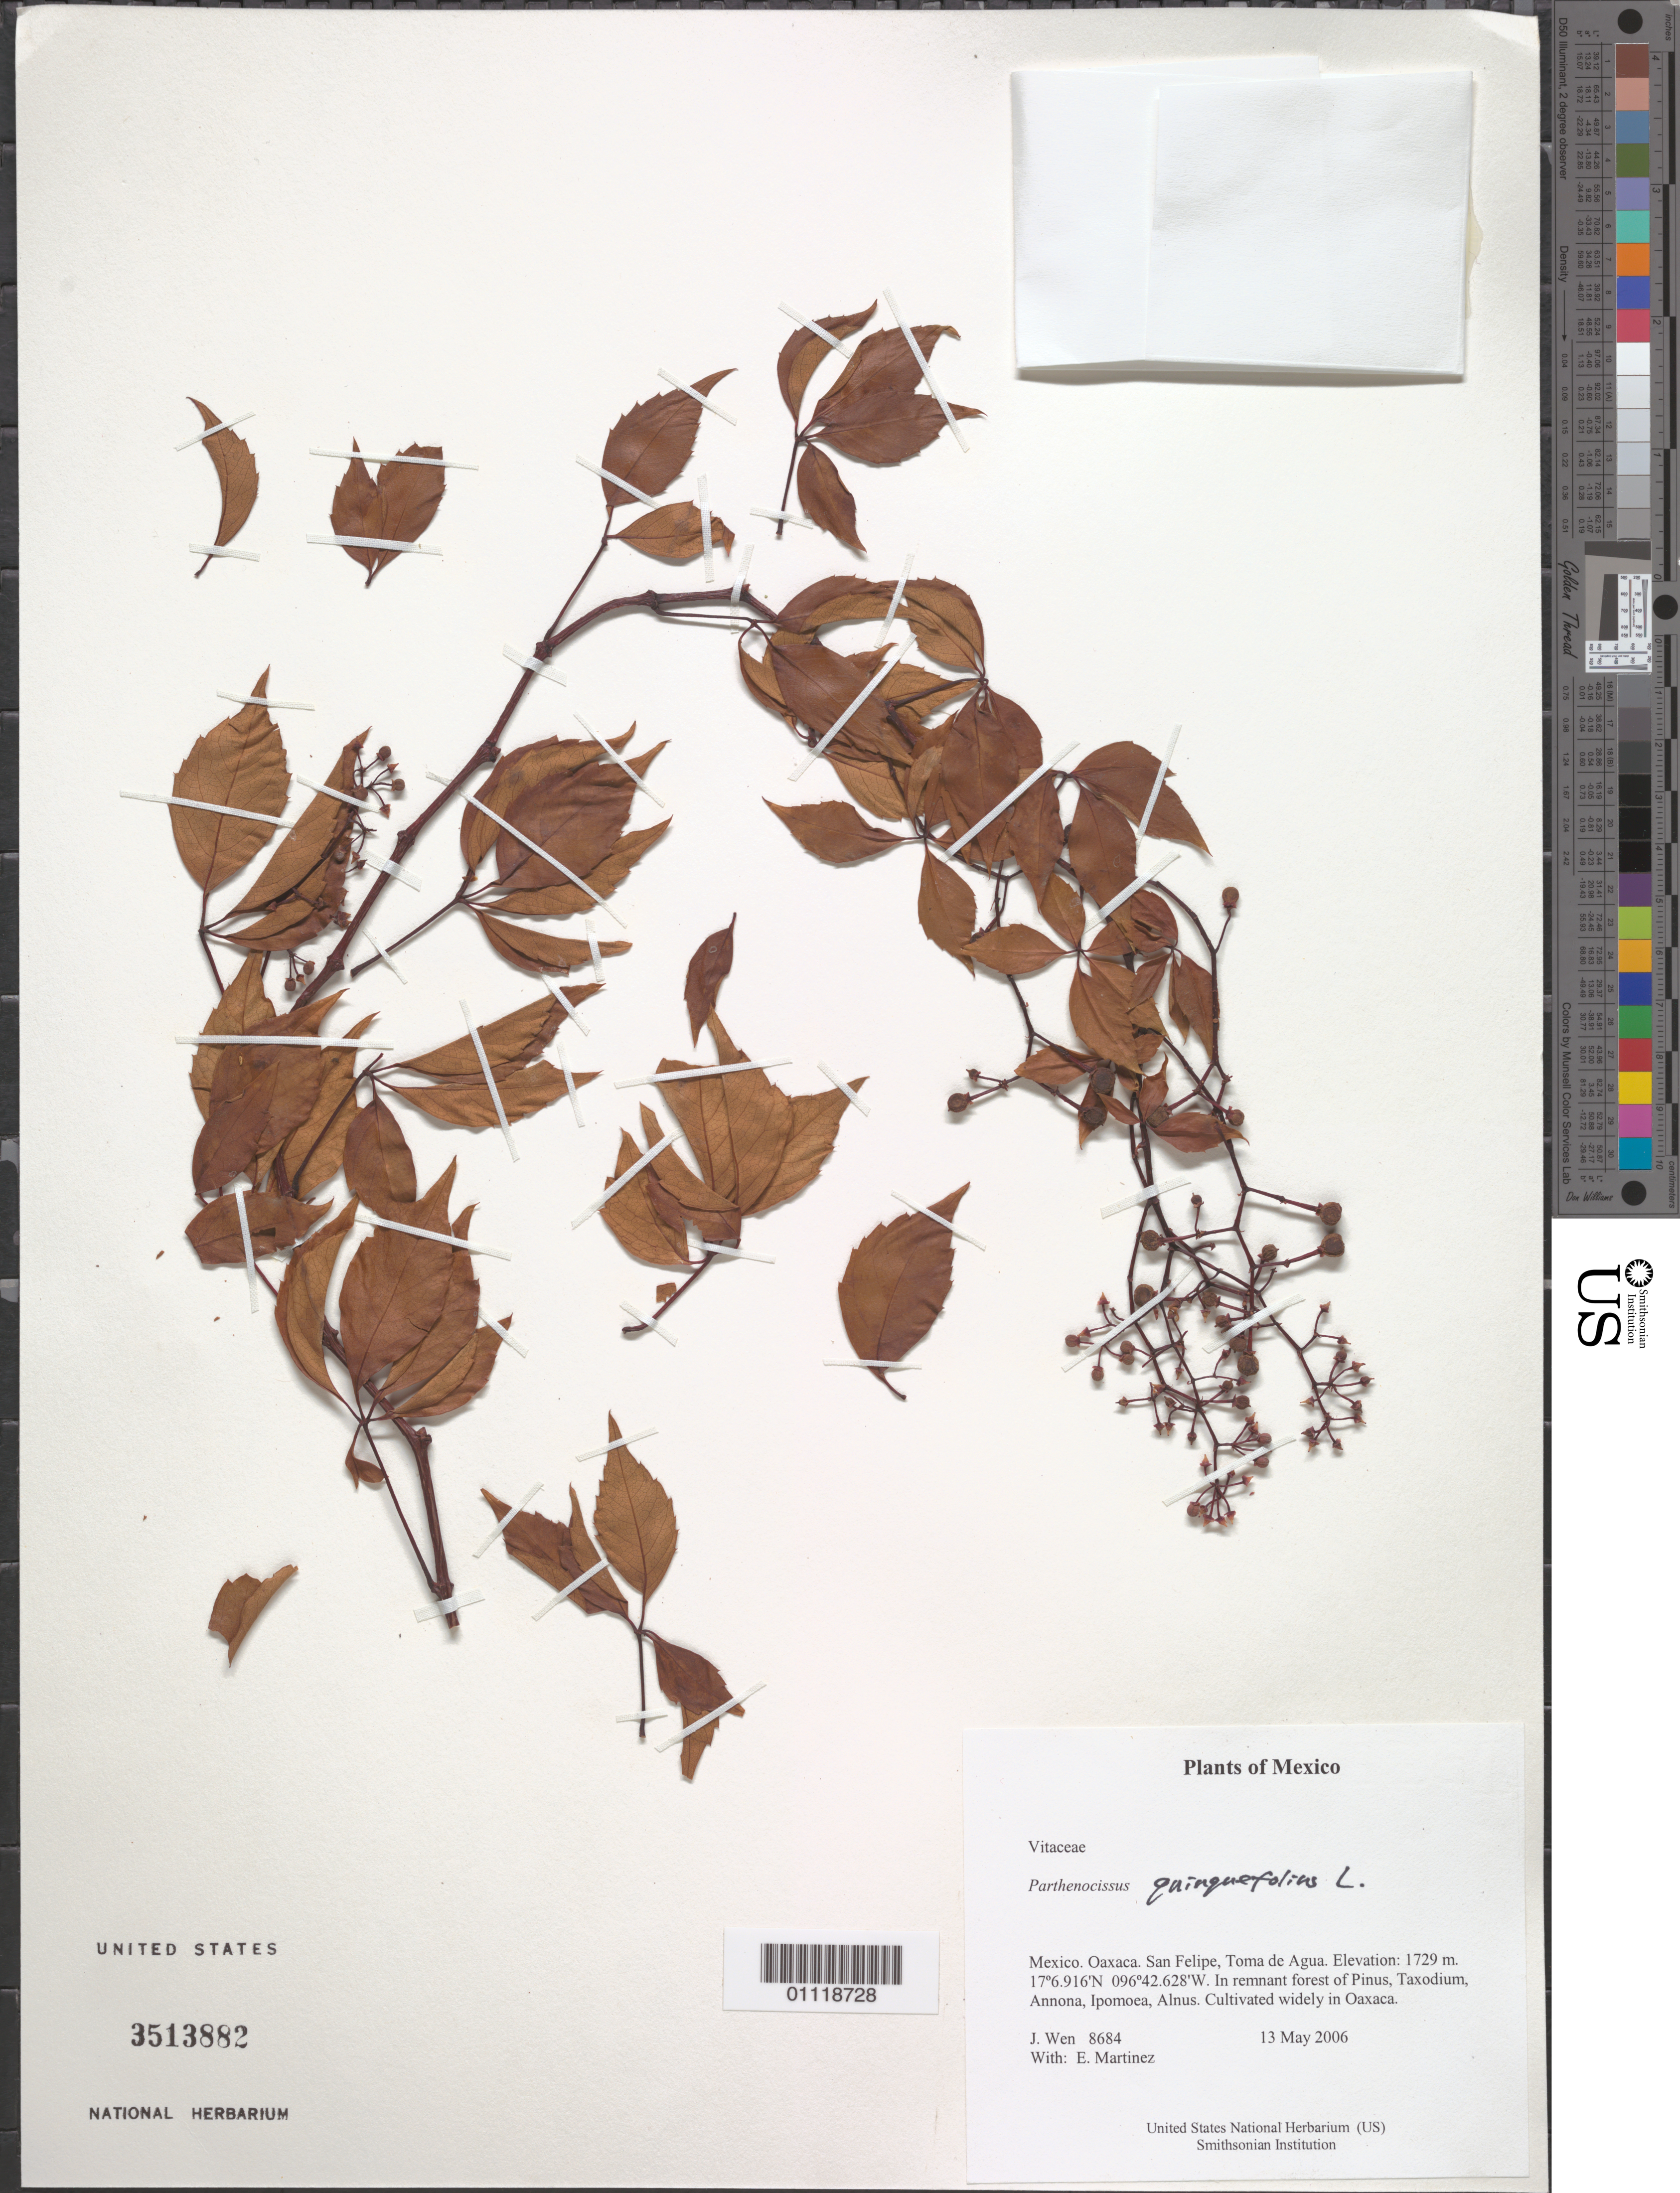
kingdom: Plantae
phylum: Tracheophyta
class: Magnoliopsida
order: Vitales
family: Vitaceae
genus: Parthenocissus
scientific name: Parthenocissus quinquefolia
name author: (L.) Planch.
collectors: J. Wen & E. M. Martínez S.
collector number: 8684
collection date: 2006-05-13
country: Mexico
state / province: Oaxaca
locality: San Felipe, Toma de Agua.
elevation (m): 1729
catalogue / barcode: US 3513882